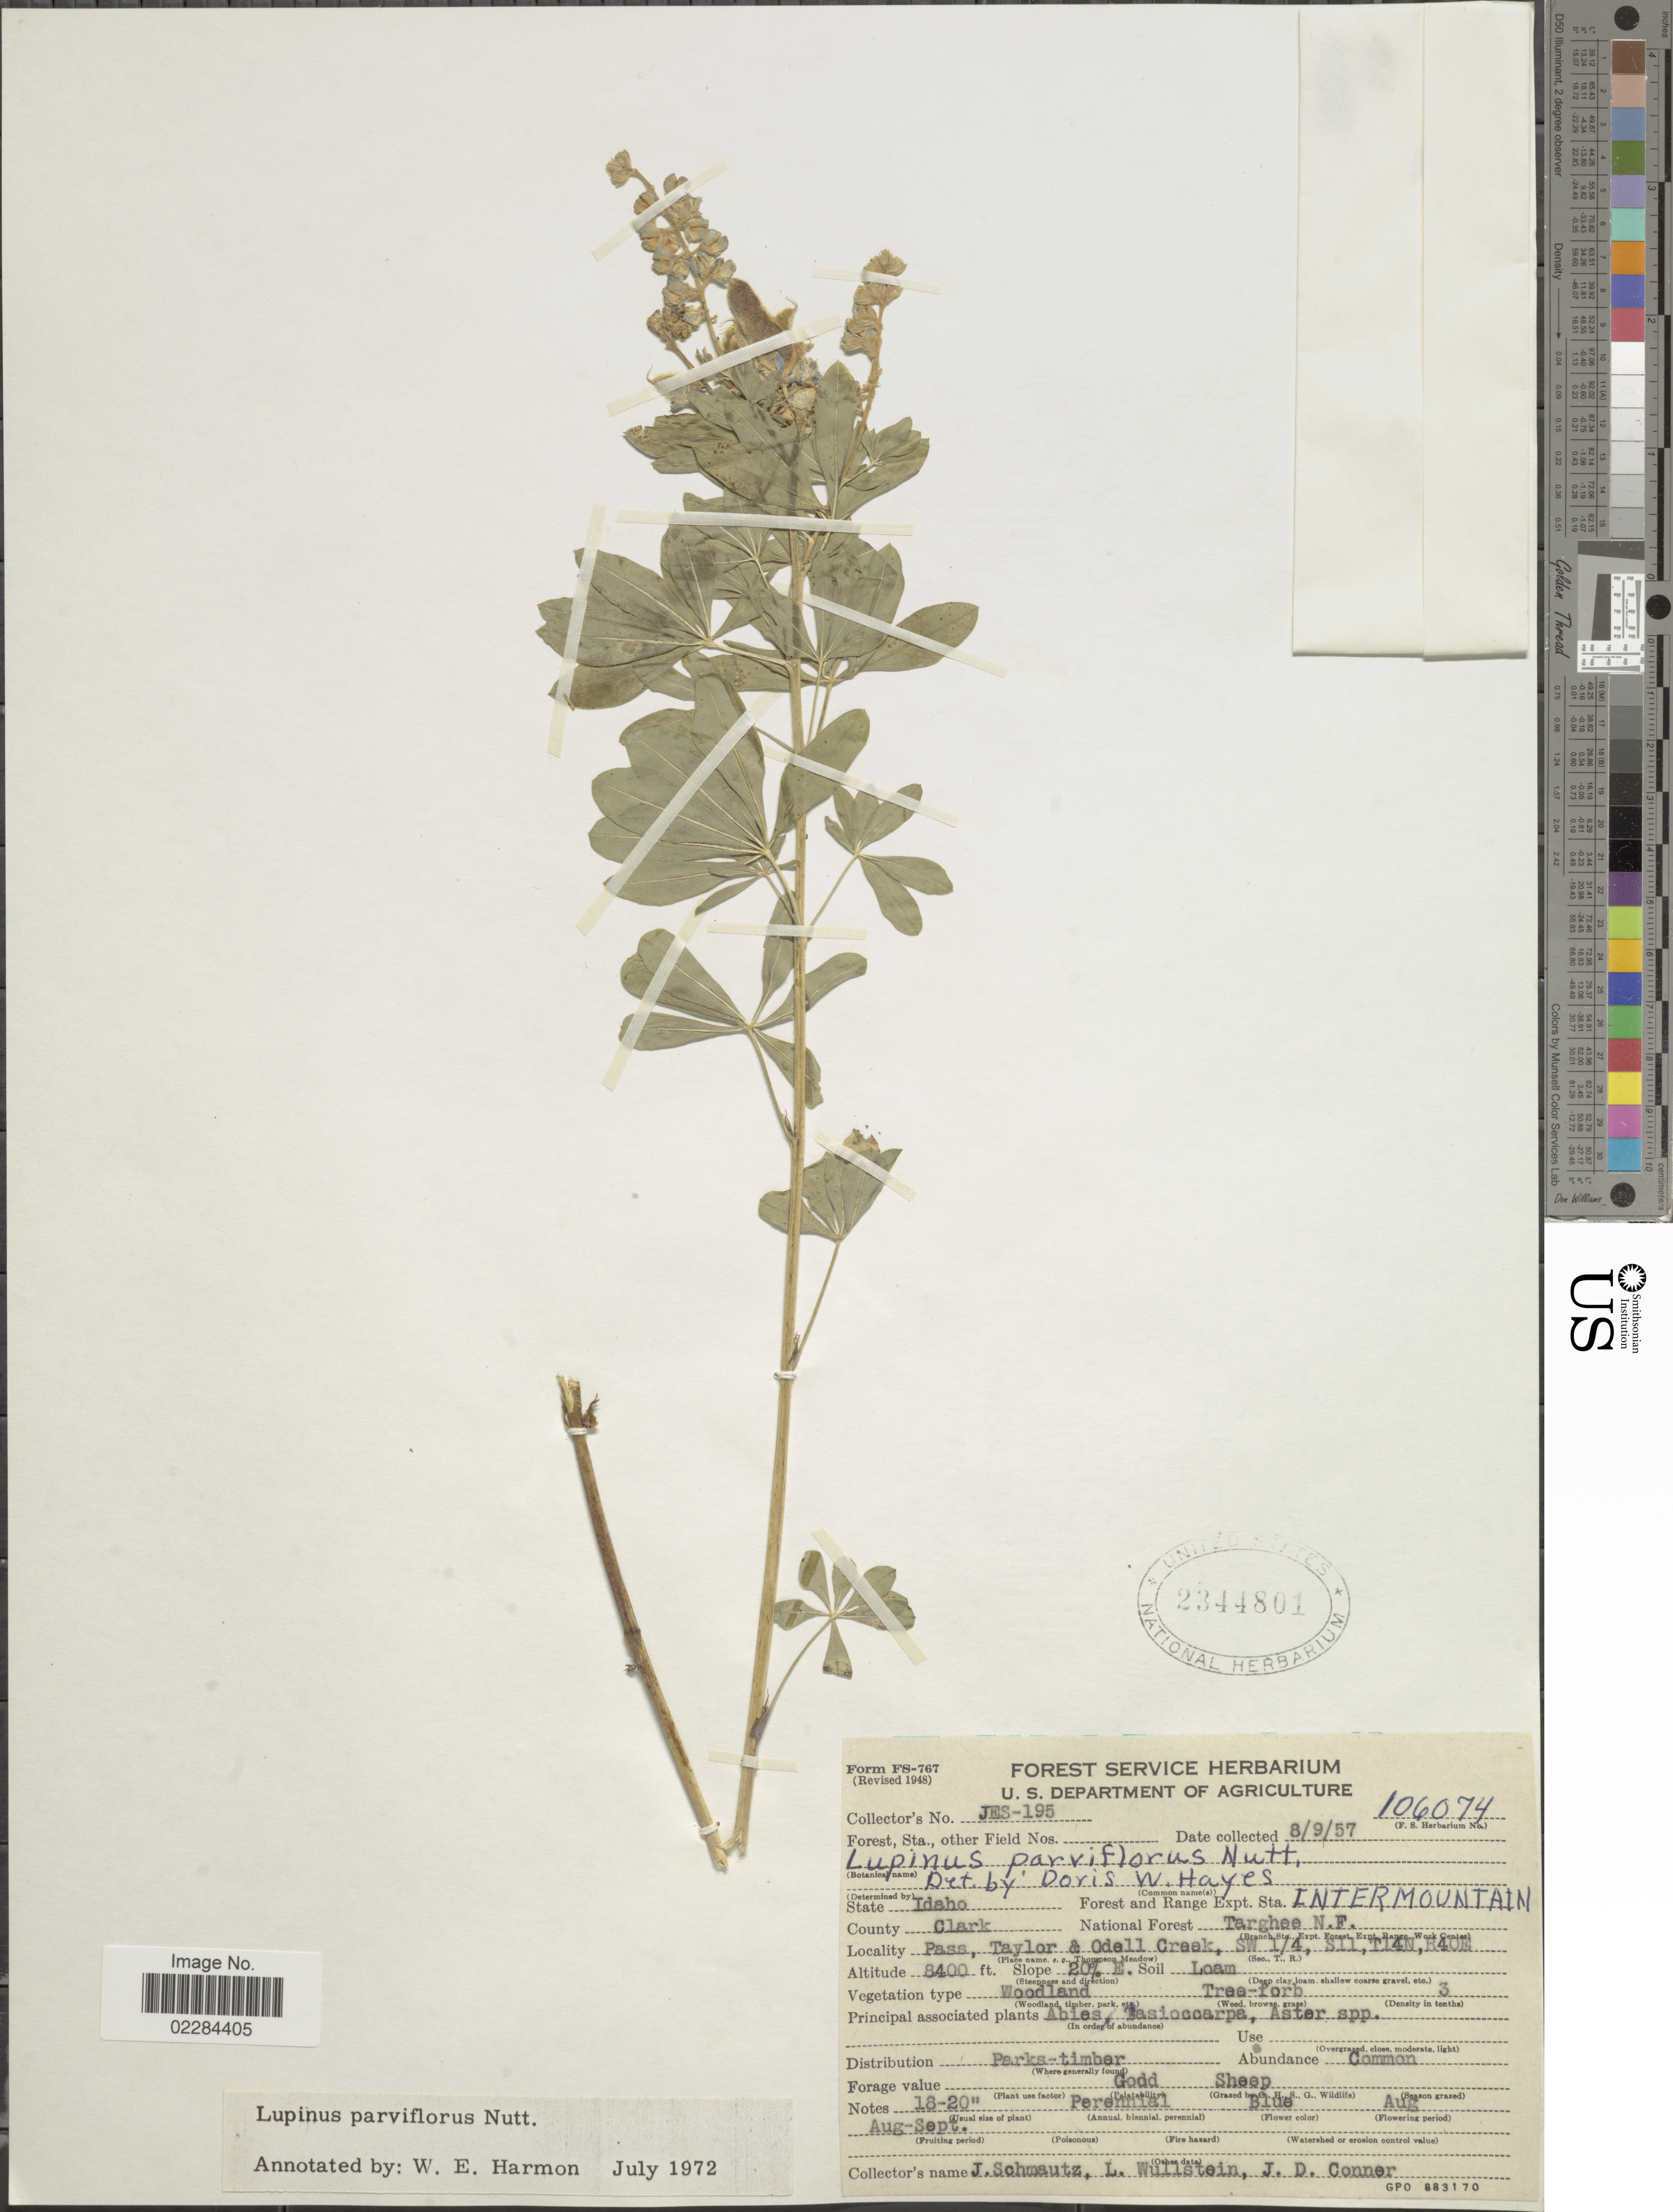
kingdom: Plantae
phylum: Tracheophyta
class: Magnoliopsida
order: Fabales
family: Fabaceae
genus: Lupinus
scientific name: Lupinus argenteus var. parviflorus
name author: (Nutt. ex Hook. & Arn.) C.L. Hitchc.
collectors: J. Schmautz, L. Wullstein & J. Conner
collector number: JES-195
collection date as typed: Transcribed d/m/y: 9/8/57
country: United States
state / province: Idaho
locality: Intermountain. County Clark. Targhee N. F.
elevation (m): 2560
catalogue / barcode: US 2344801